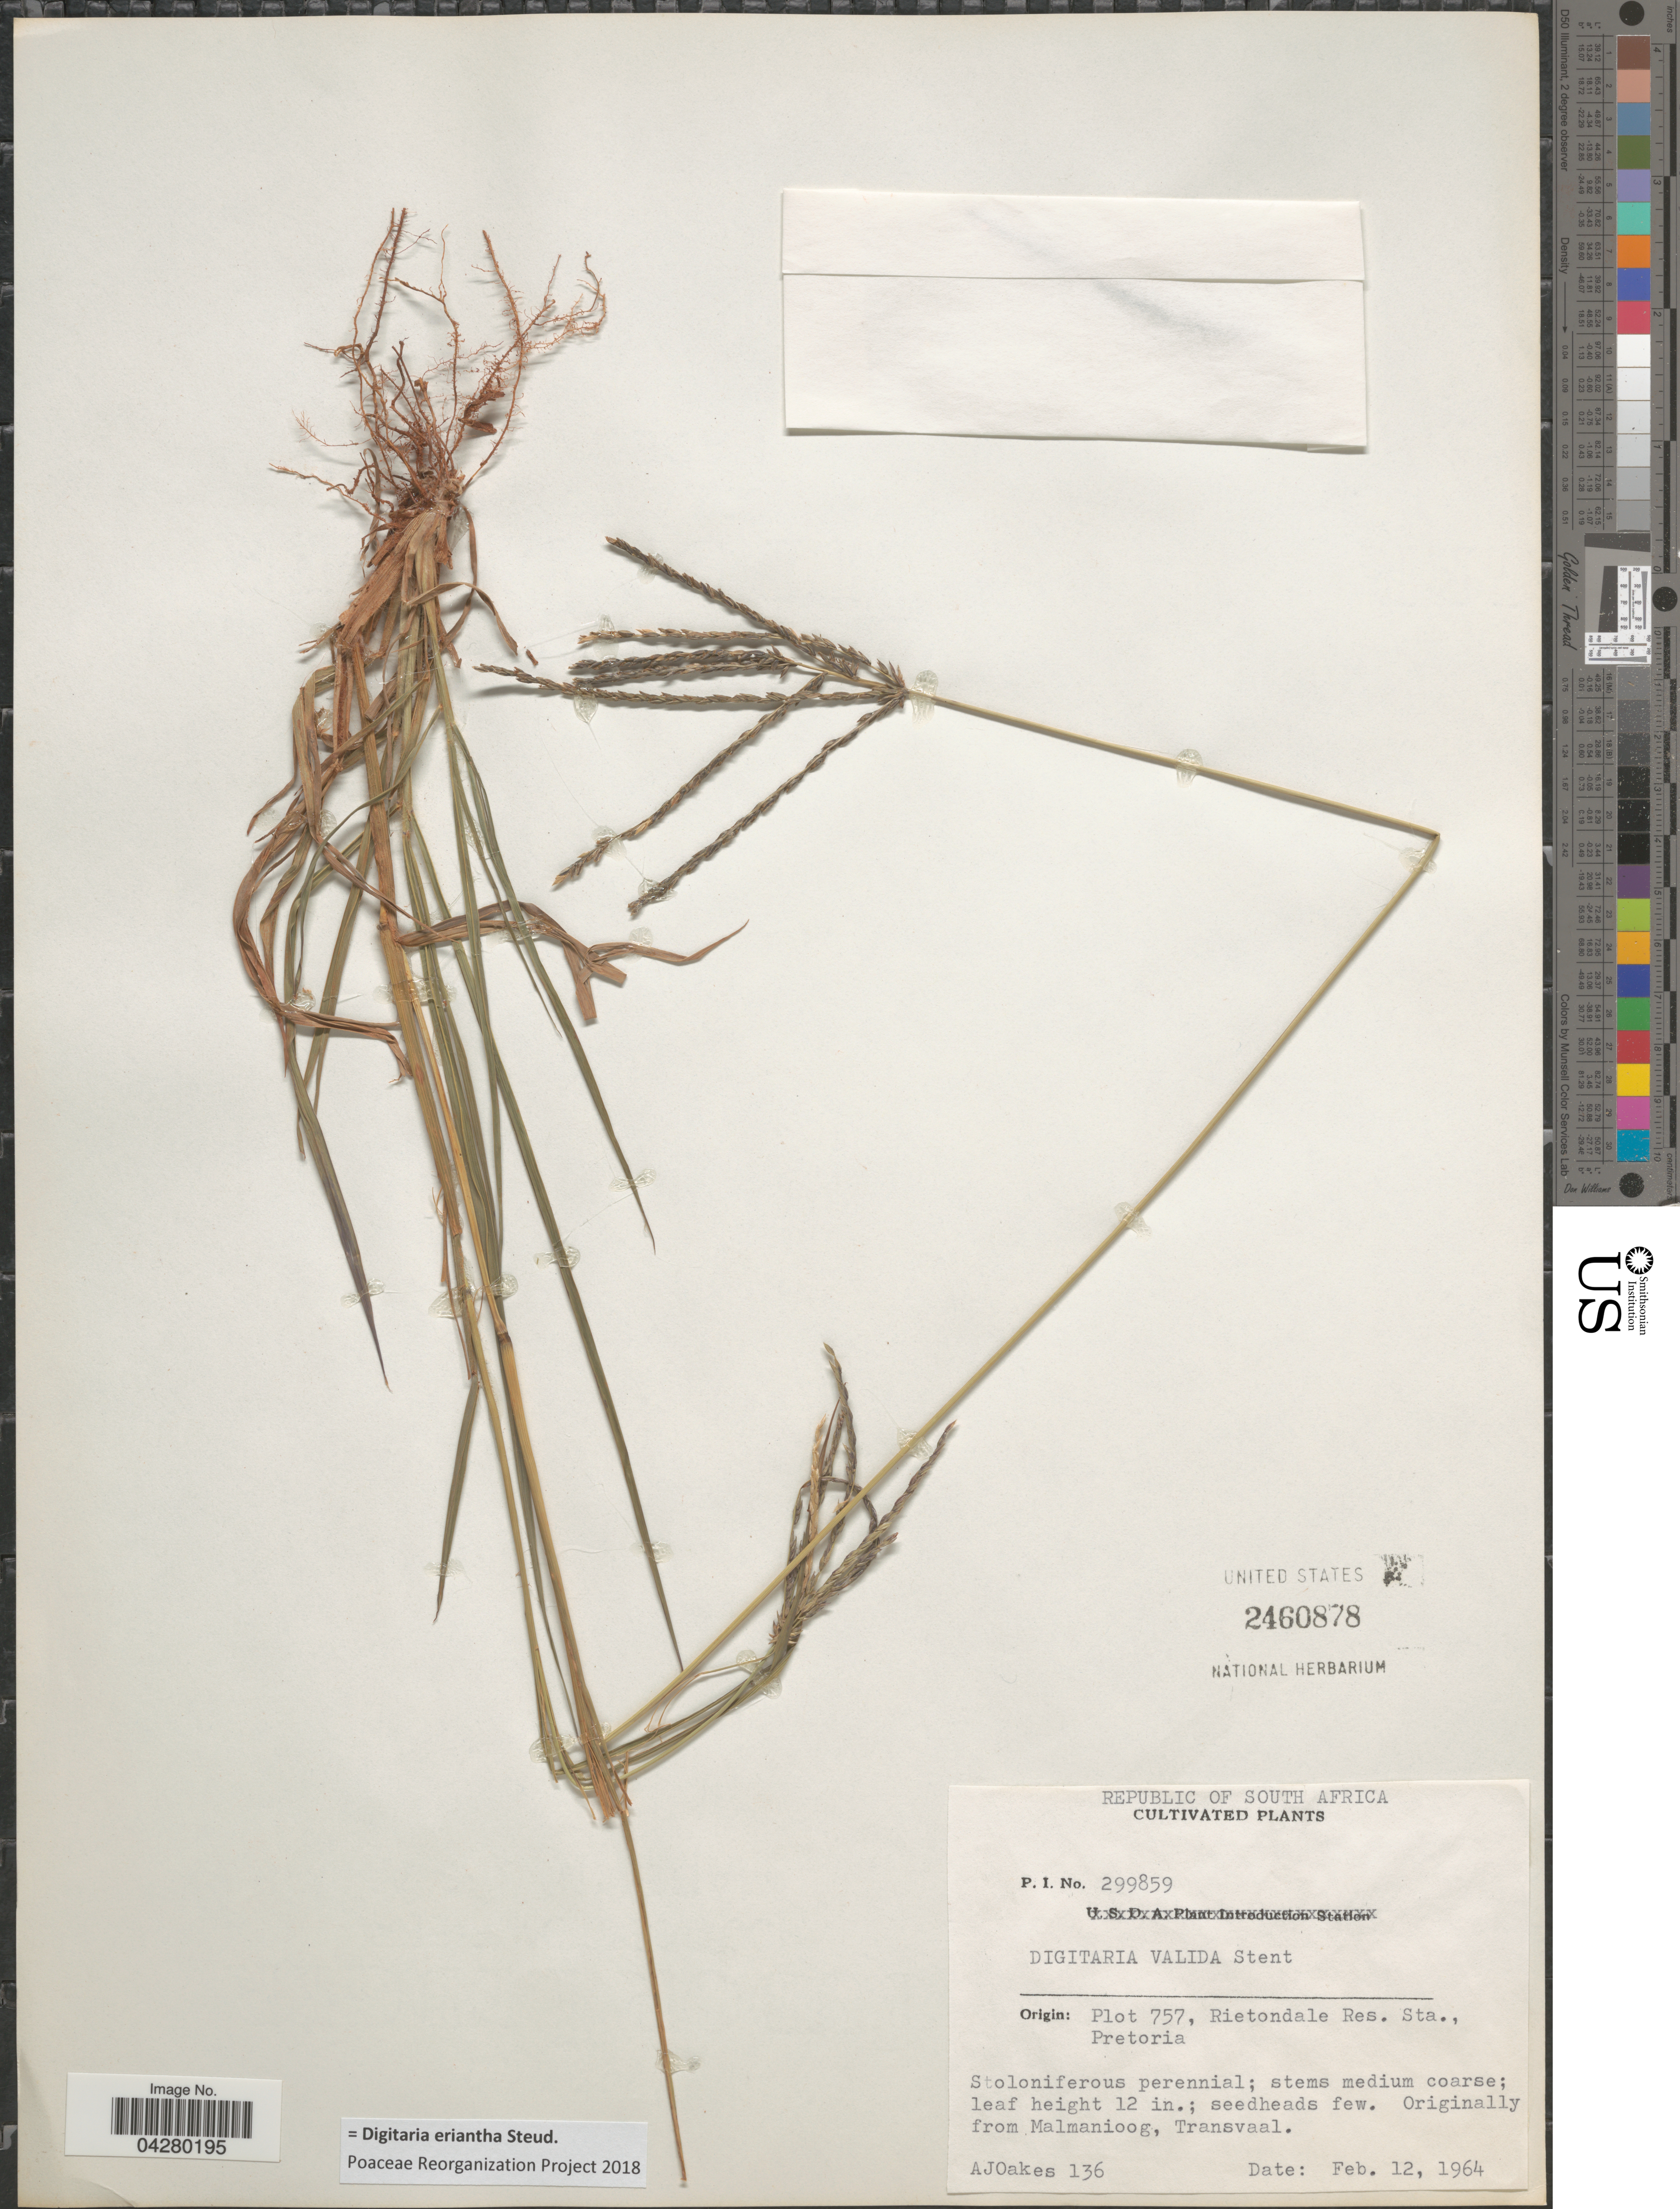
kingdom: Plantae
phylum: Tracheophyta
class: Liliopsida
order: Poales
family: Poaceae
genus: Digitaria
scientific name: Digitaria eriantha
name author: Steud.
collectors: A. Oakes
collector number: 136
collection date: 1964-02-12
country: South Africa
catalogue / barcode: US 2460878